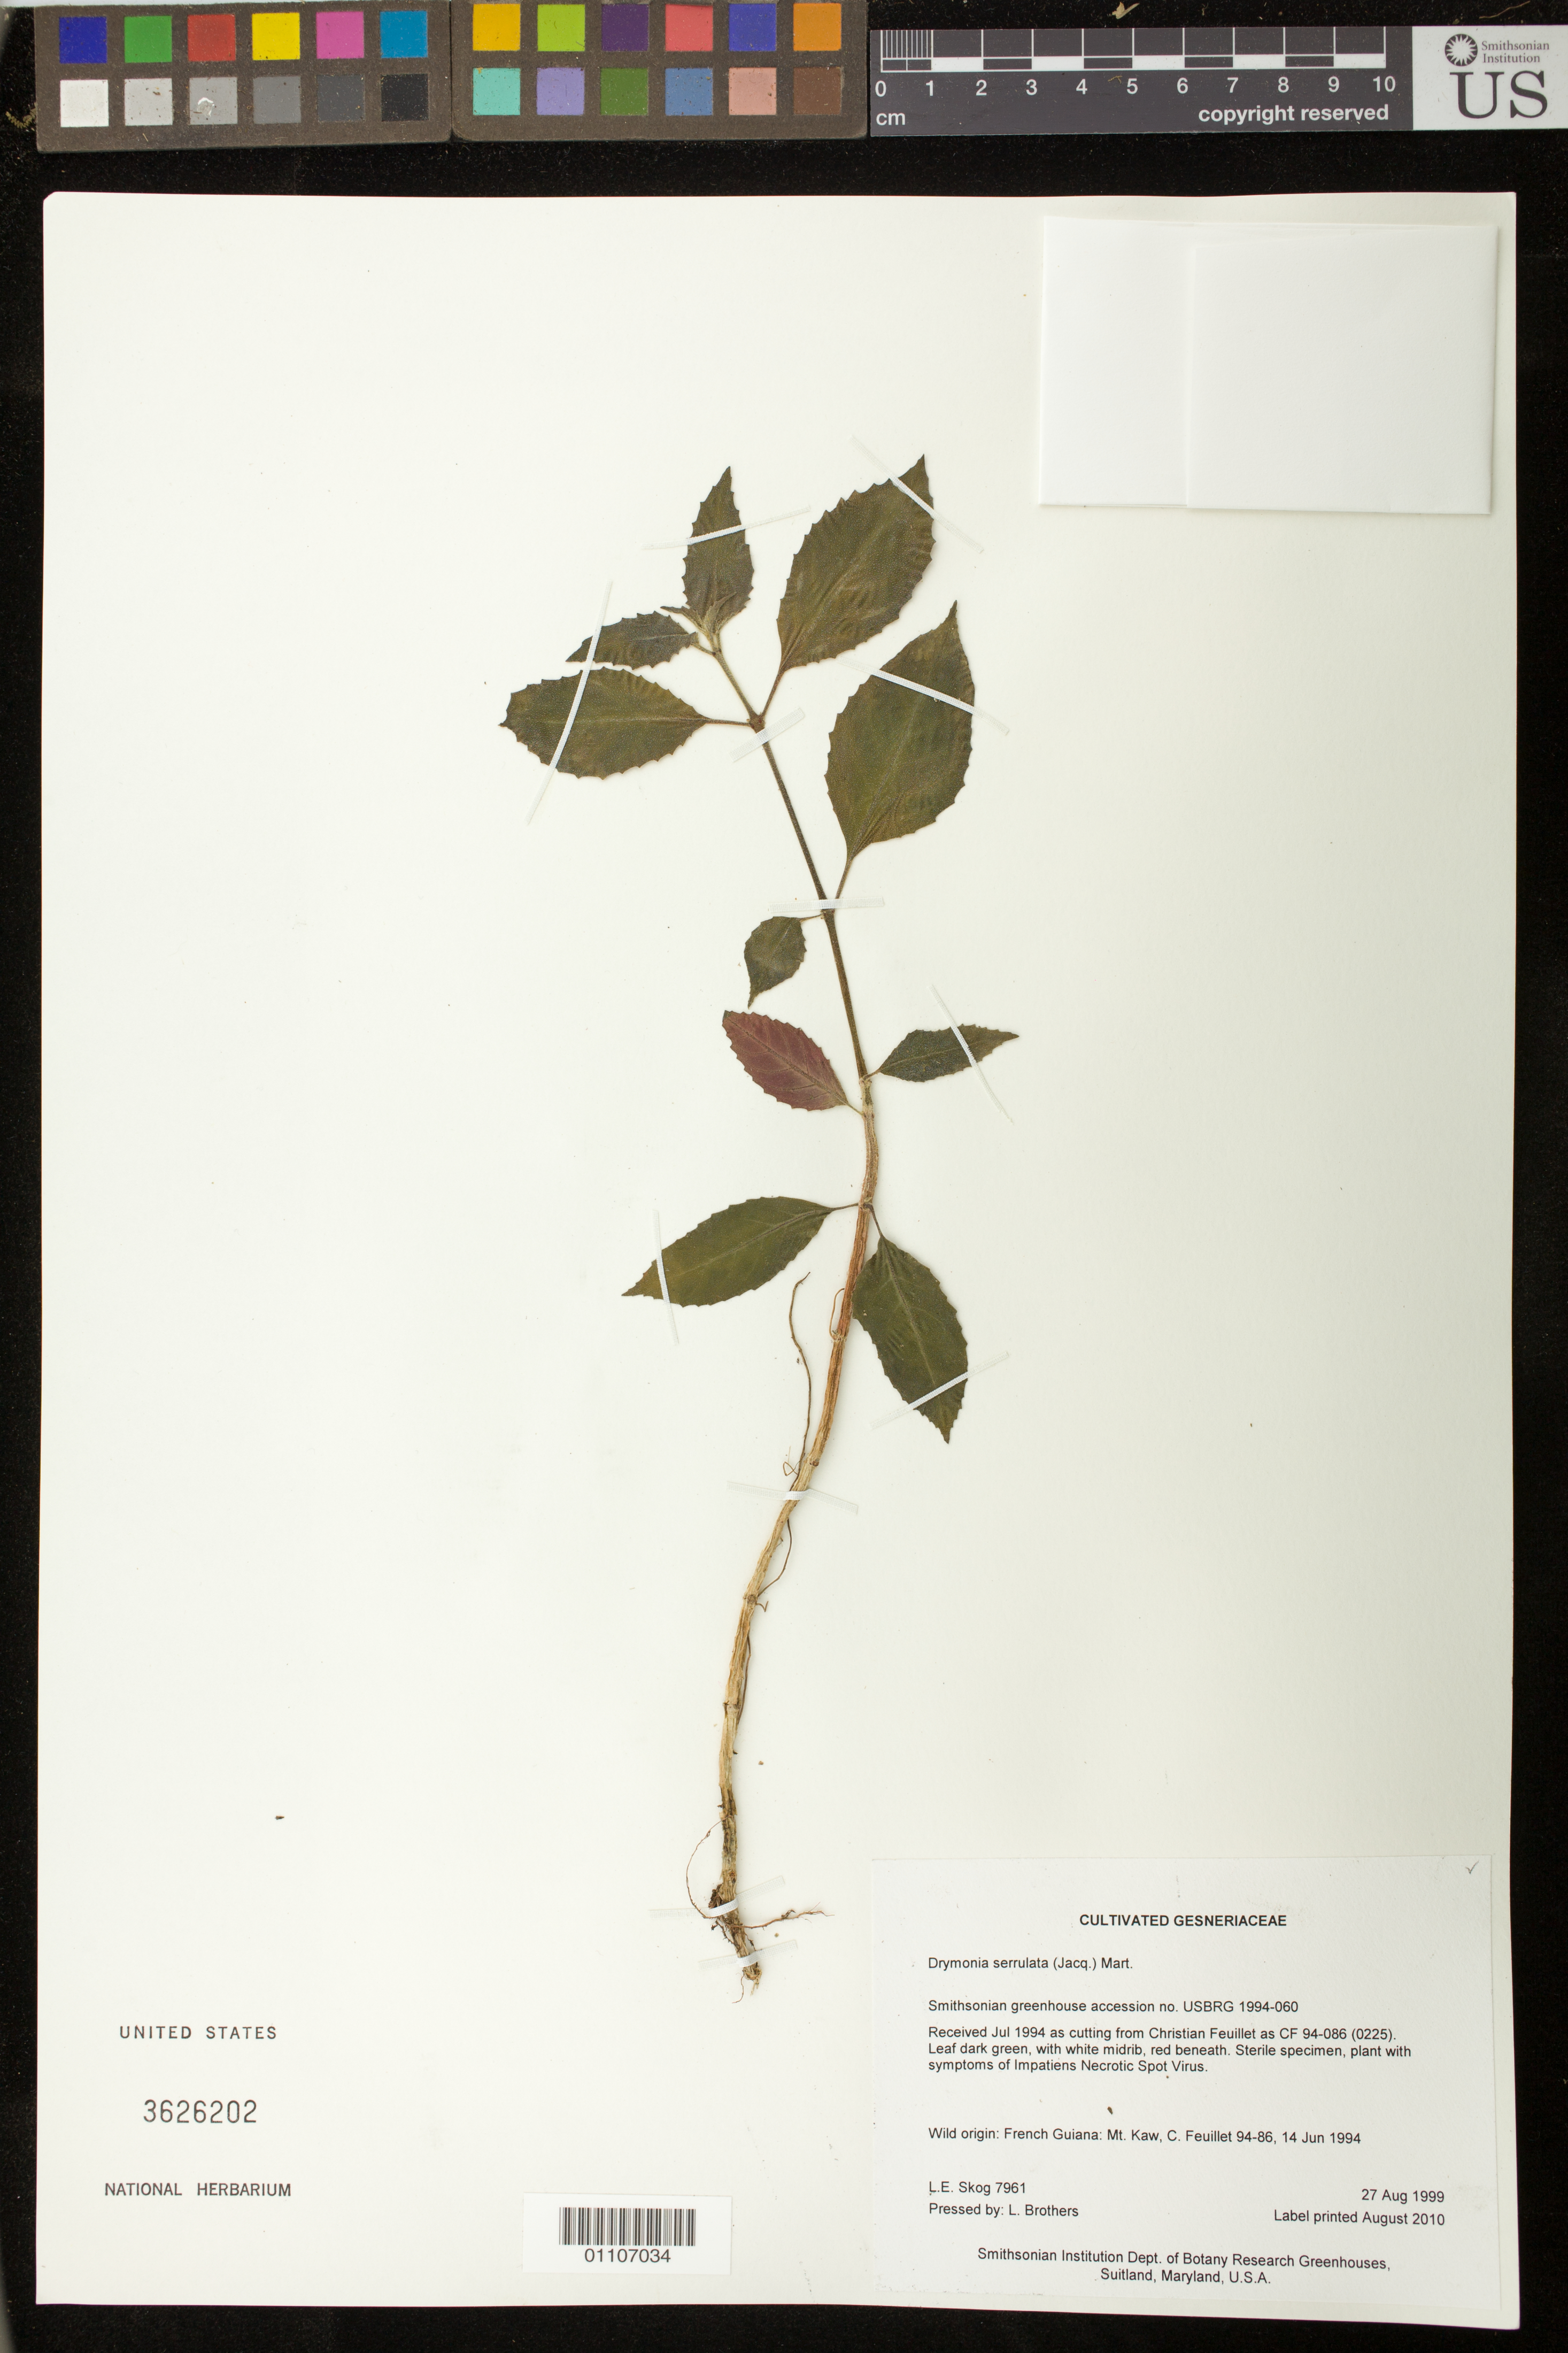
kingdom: Plantae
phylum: Tracheophyta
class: Magnoliopsida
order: Lamiales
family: Gesneriaceae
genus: Drymonia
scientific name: Drymonia serrulata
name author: (Jacq.) Mart.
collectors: L. E. Skog & L. Brothers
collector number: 7961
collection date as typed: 27 Aug 1999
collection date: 1999-08-27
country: French Guiana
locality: Smithsonian Institution Dept. of Botany Research Greenhouses, Suitland, Maryland, U.S.A.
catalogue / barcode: US 3626202